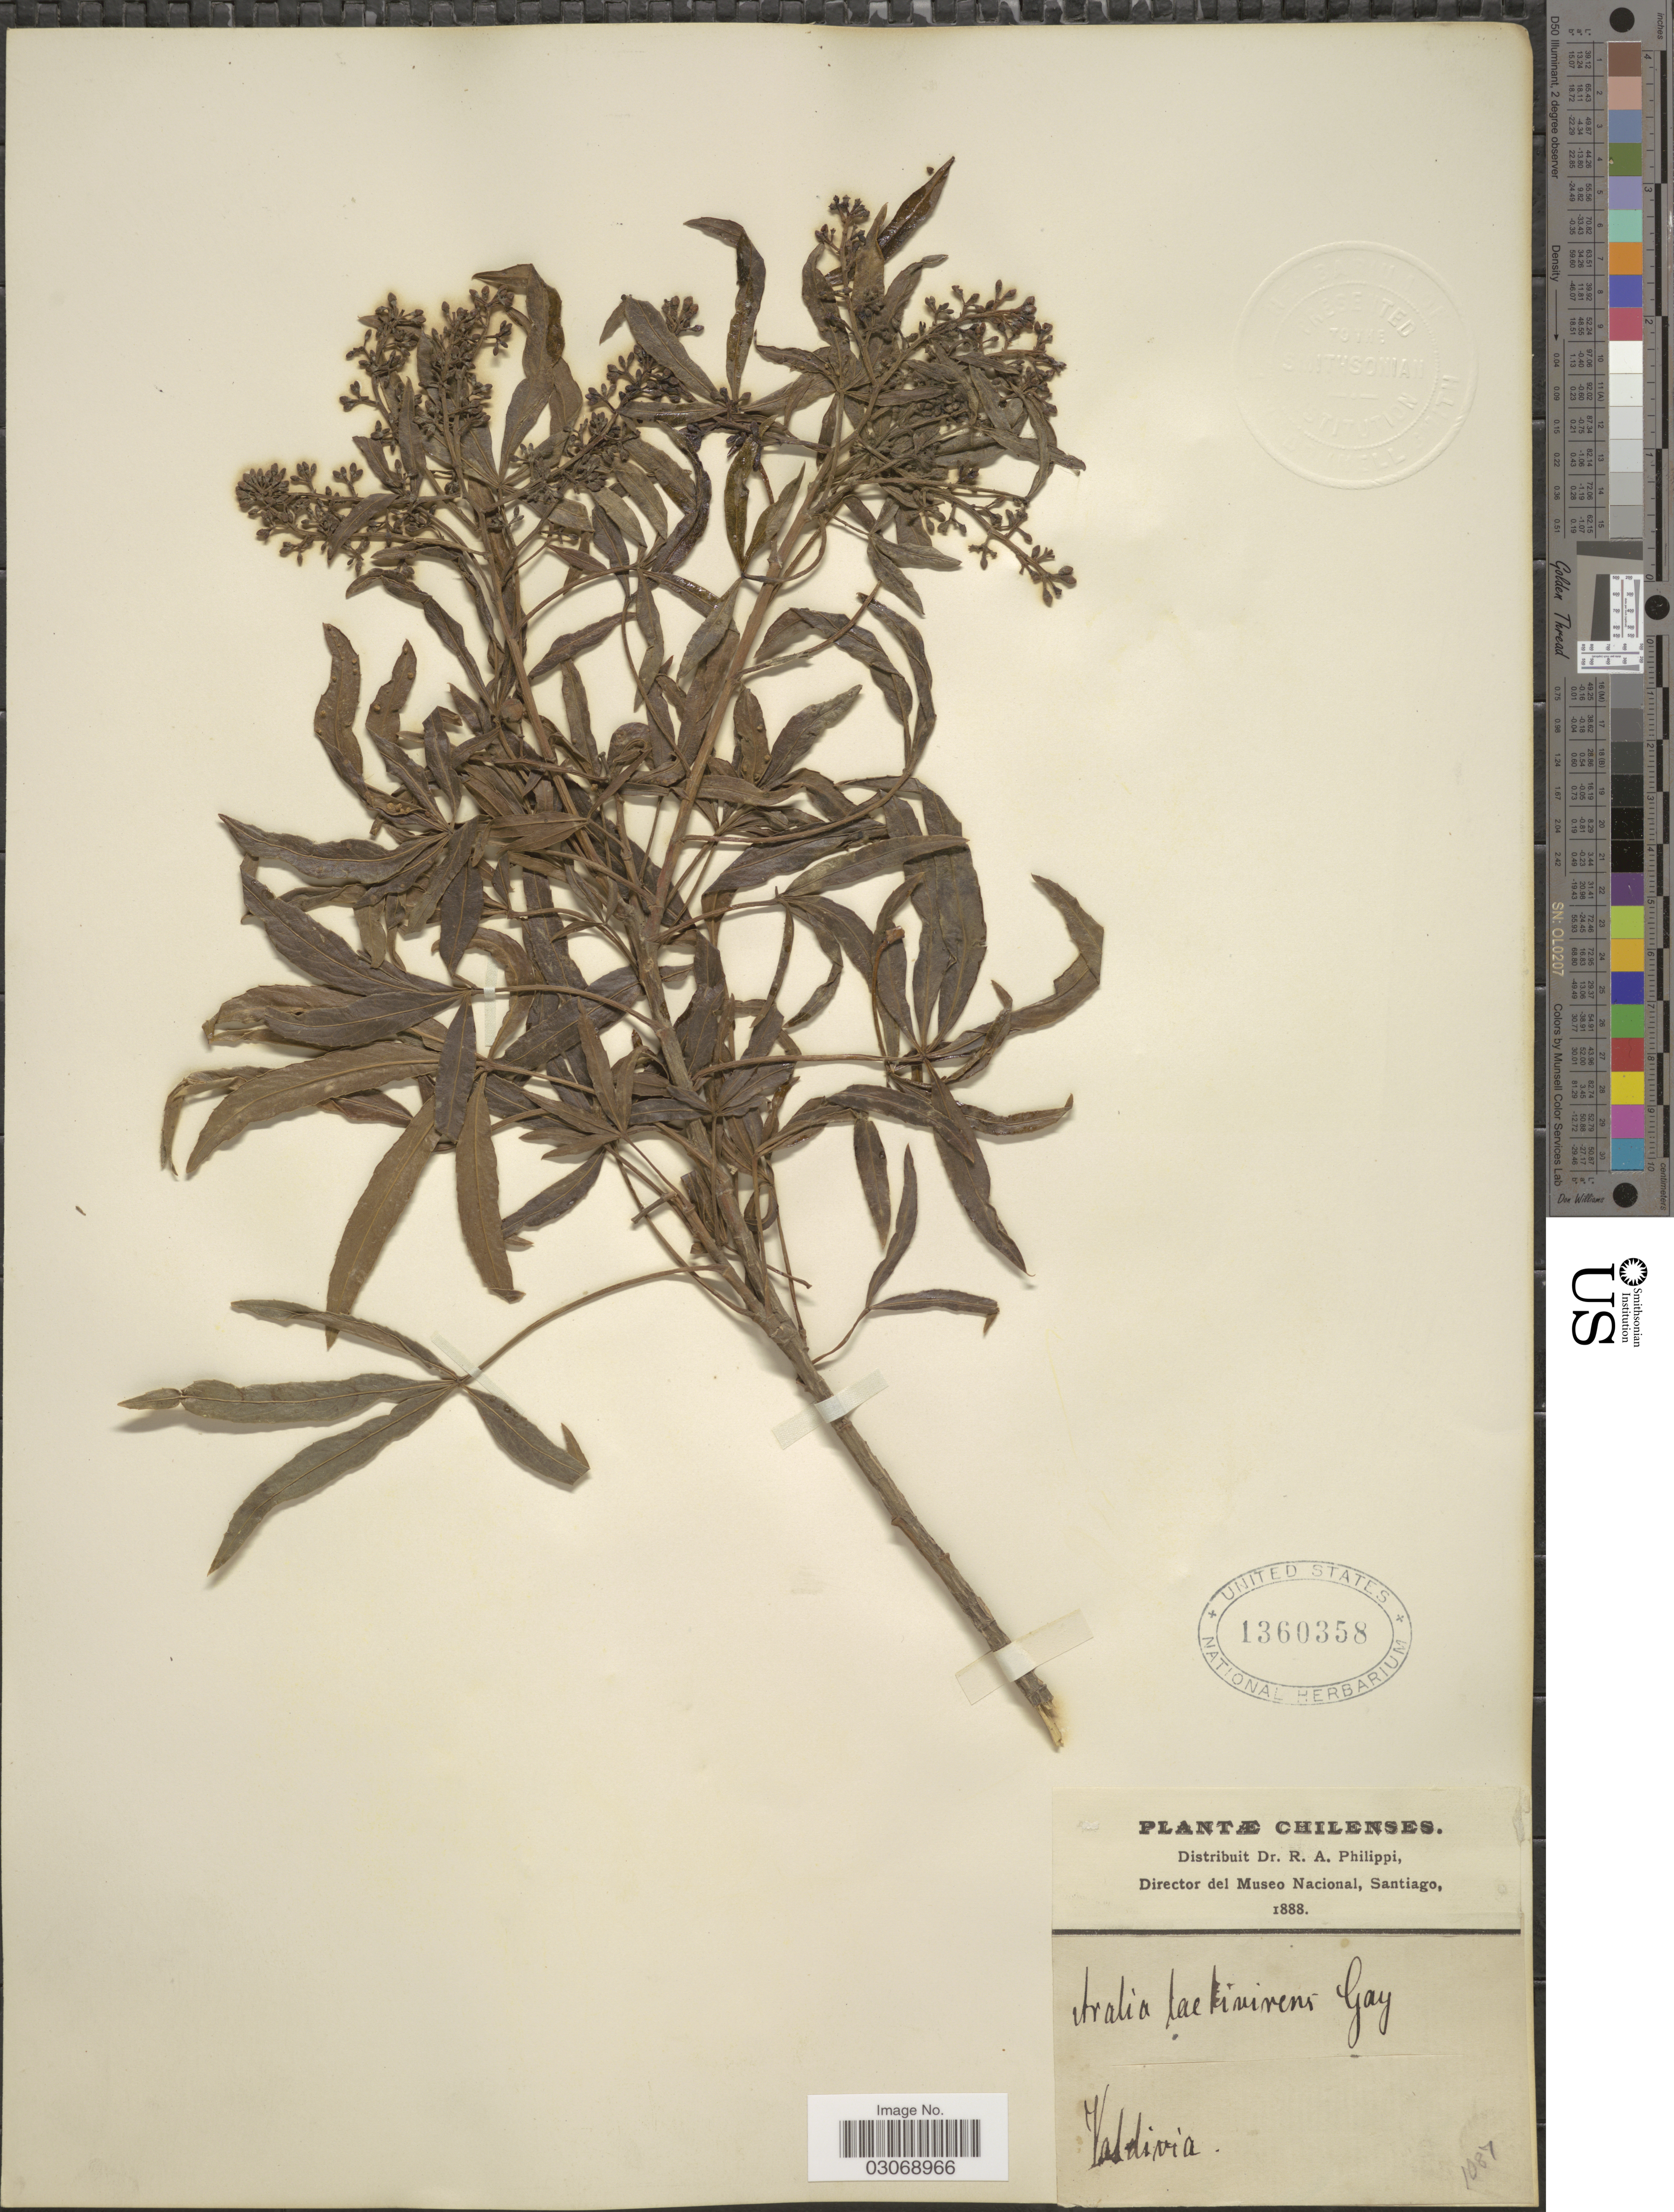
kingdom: Plantae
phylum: Tracheophyta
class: Magnoliopsida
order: Apiales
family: Araliaceae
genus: Pseudopanax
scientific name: Pseudopanax laetevirens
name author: (Gay) Baill.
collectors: ex. herb. R.A. Philippi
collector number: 1087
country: Chile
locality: Chilenses. Valdivia.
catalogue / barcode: US 1360358